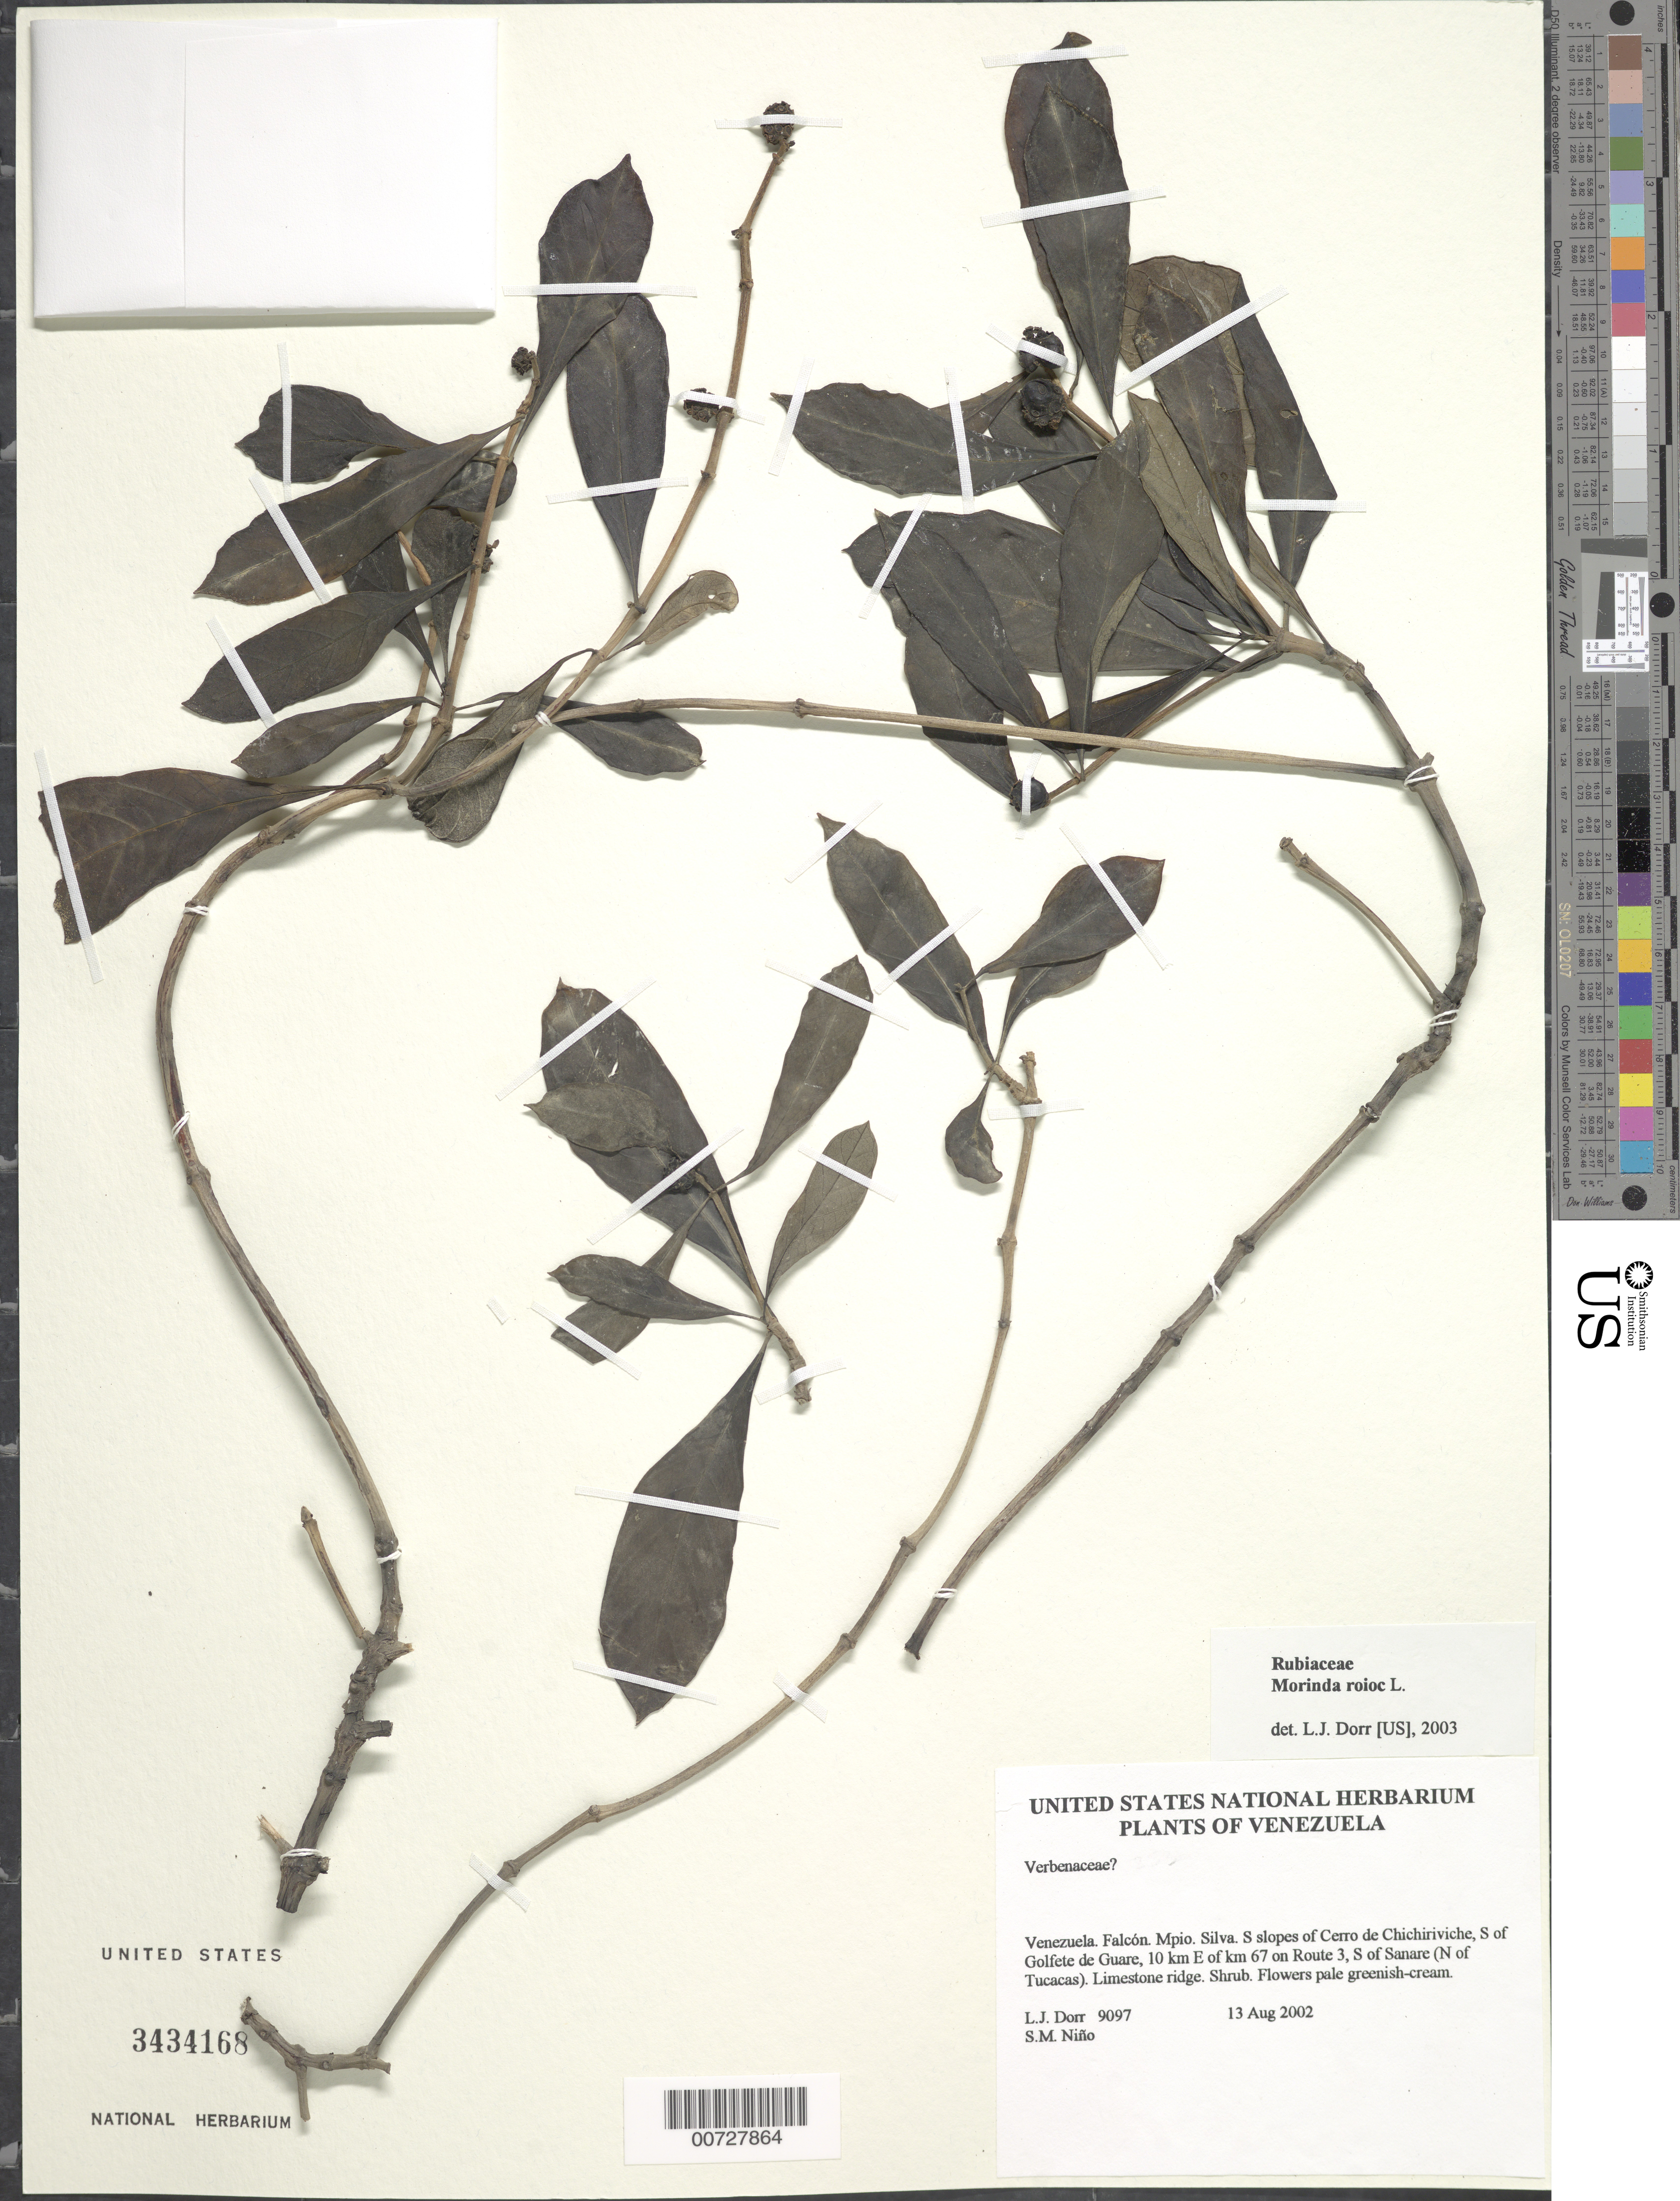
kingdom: Plantae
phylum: Tracheophyta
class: Magnoliopsida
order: Gentianales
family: Rubiaceae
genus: Morinda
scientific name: Morinda royoc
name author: L.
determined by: Dorr, L. J., (BOT), Smithsonian Institution - National Museum of Natural History (UNITED STATES)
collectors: L. J. Dorr & S. M. Niño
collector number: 9097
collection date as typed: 13 Aug 2002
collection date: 2002-08-13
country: Venezuela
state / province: Falcón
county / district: Silva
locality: S slopes of Cerro de Chichiriviche, S of Golfete de Guare, 10 km E of km 67 on Route 3, S of Sanare (N of Tucacas).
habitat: Limestone ridge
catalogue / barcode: US 3434168